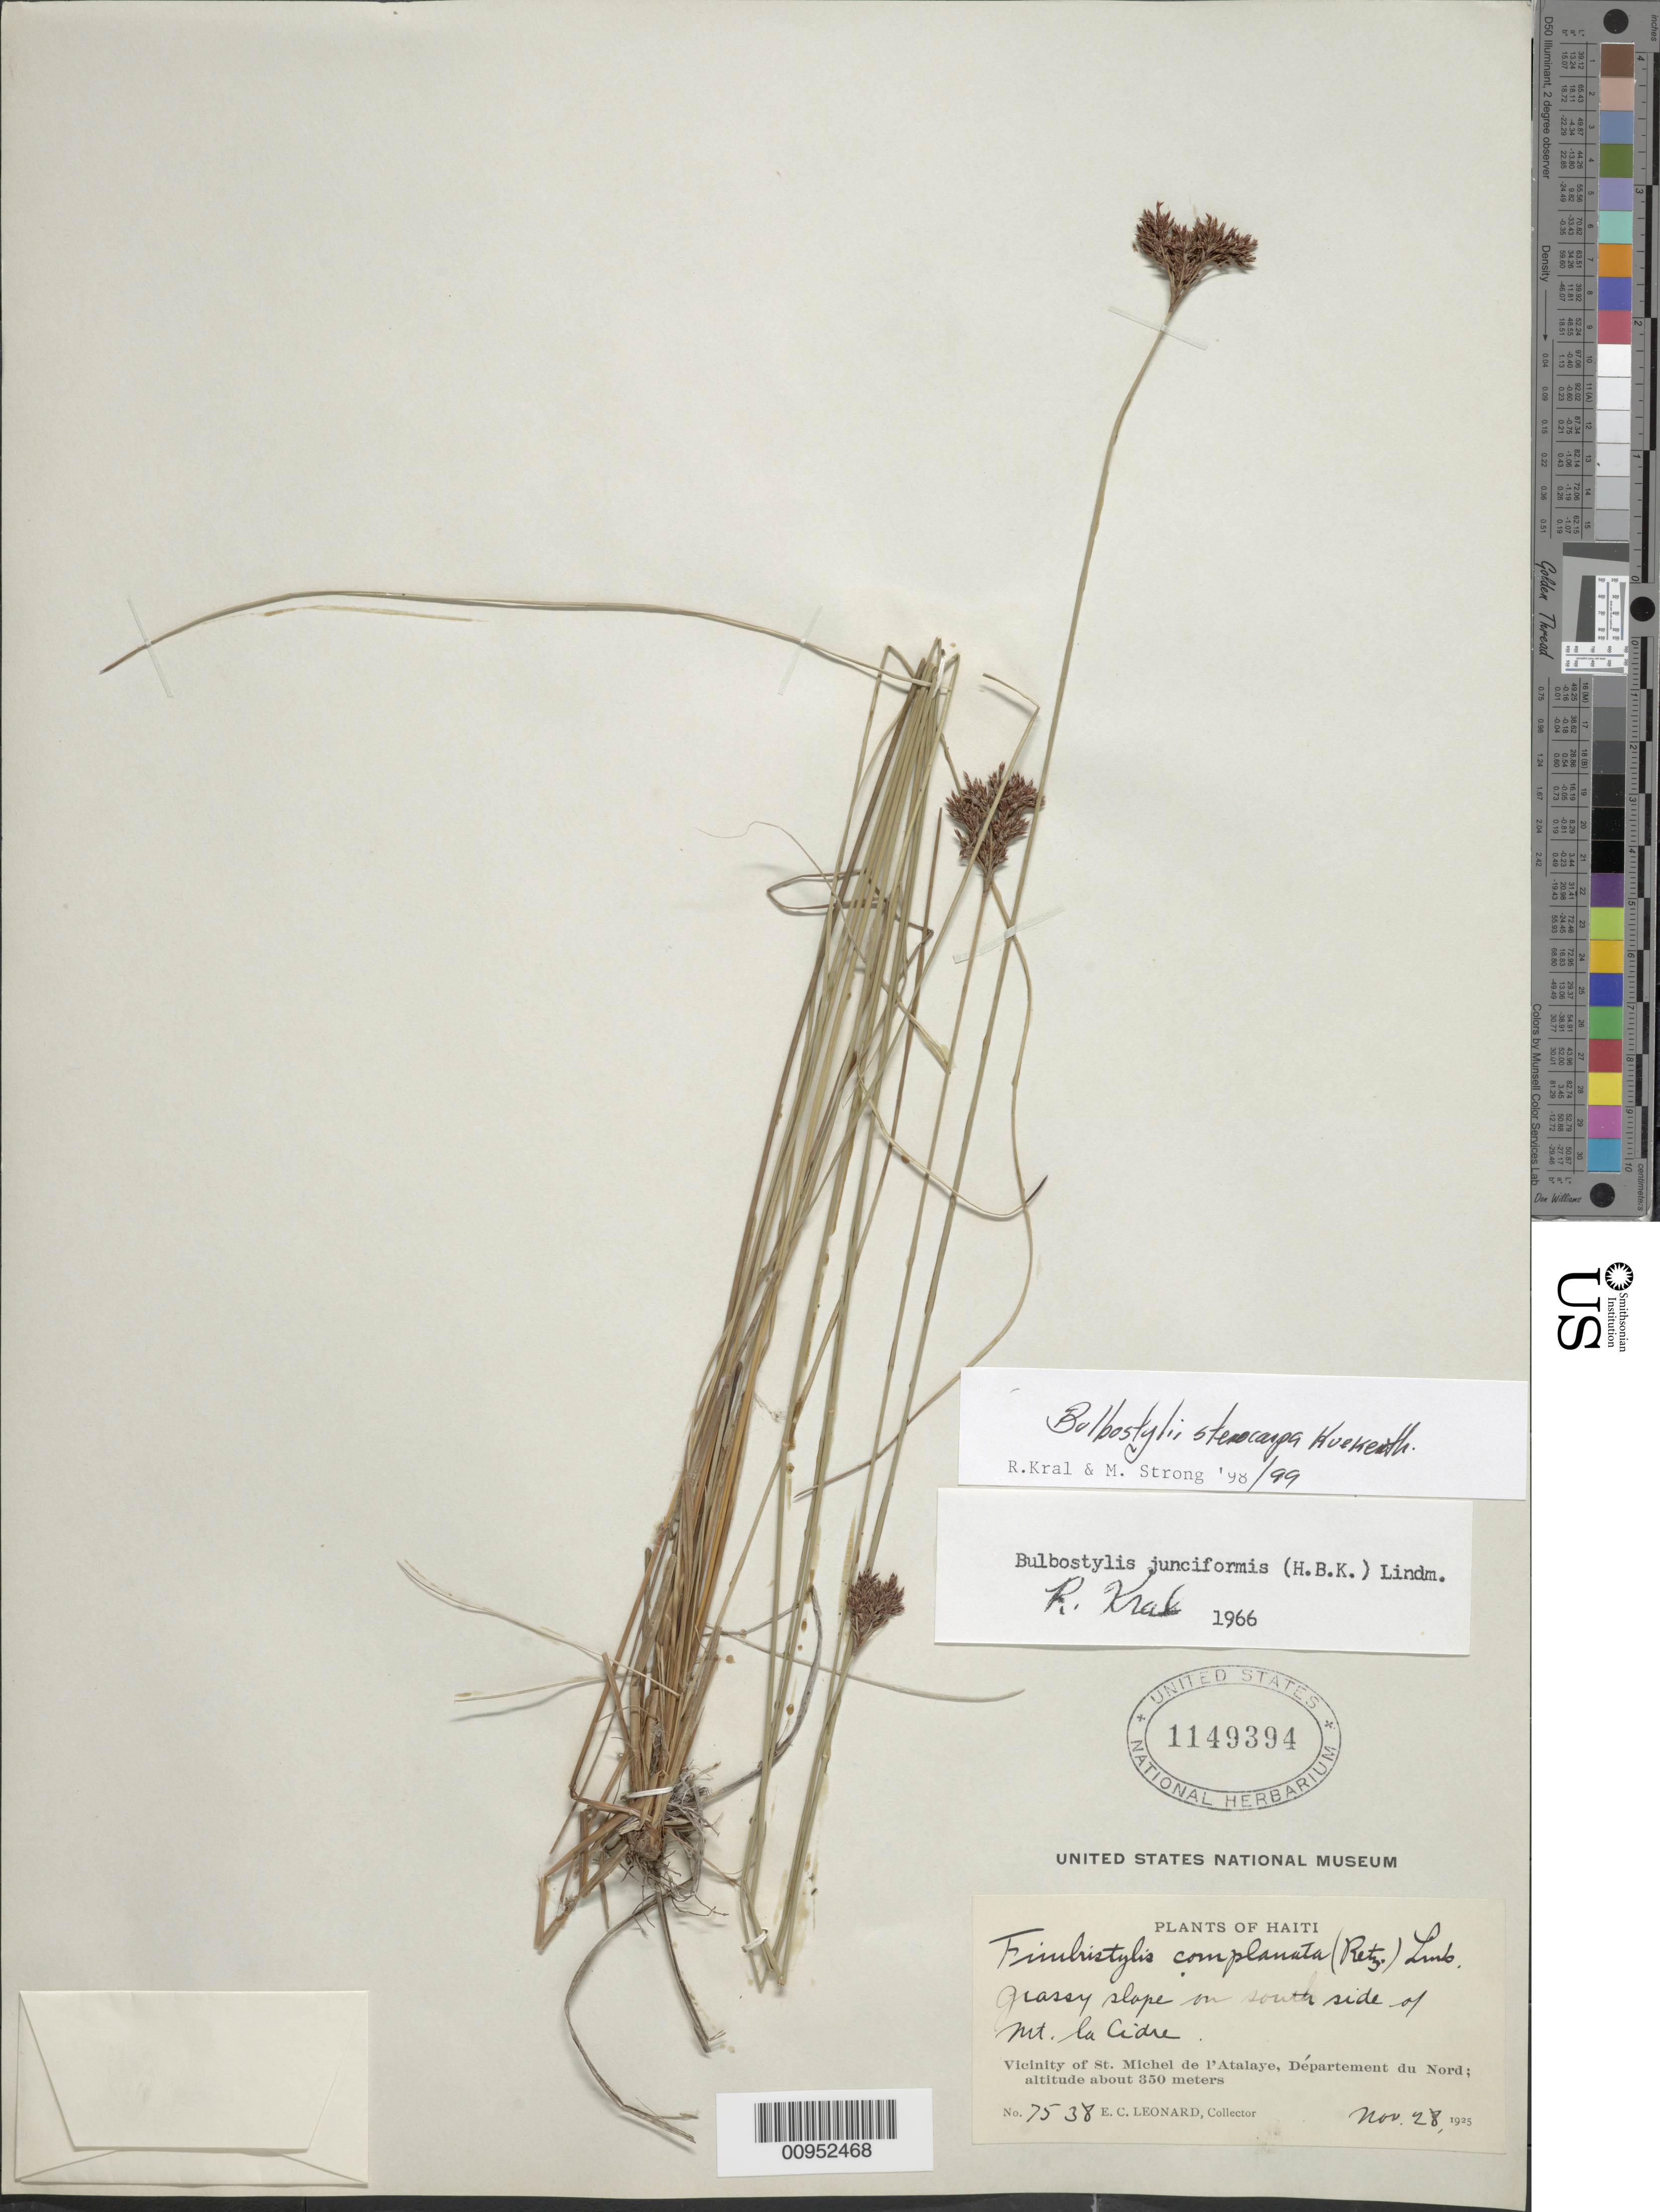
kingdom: Plantae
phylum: Tracheophyta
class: Liliopsida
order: Poales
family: Cyperaceae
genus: Bulbostylis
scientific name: Bulbostylis stenocarpa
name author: Kük.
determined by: Kral, R.; Strong, M. T.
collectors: E. C. Leonard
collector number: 7538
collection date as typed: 28 Nov 1925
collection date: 1925-11-28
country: Haiti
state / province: Artibonite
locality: Vicinity of St. Michel de l'Atalaye, grassy slope on south side of Mt. la Cidre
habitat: Grassy slope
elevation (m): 350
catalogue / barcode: US 1149394